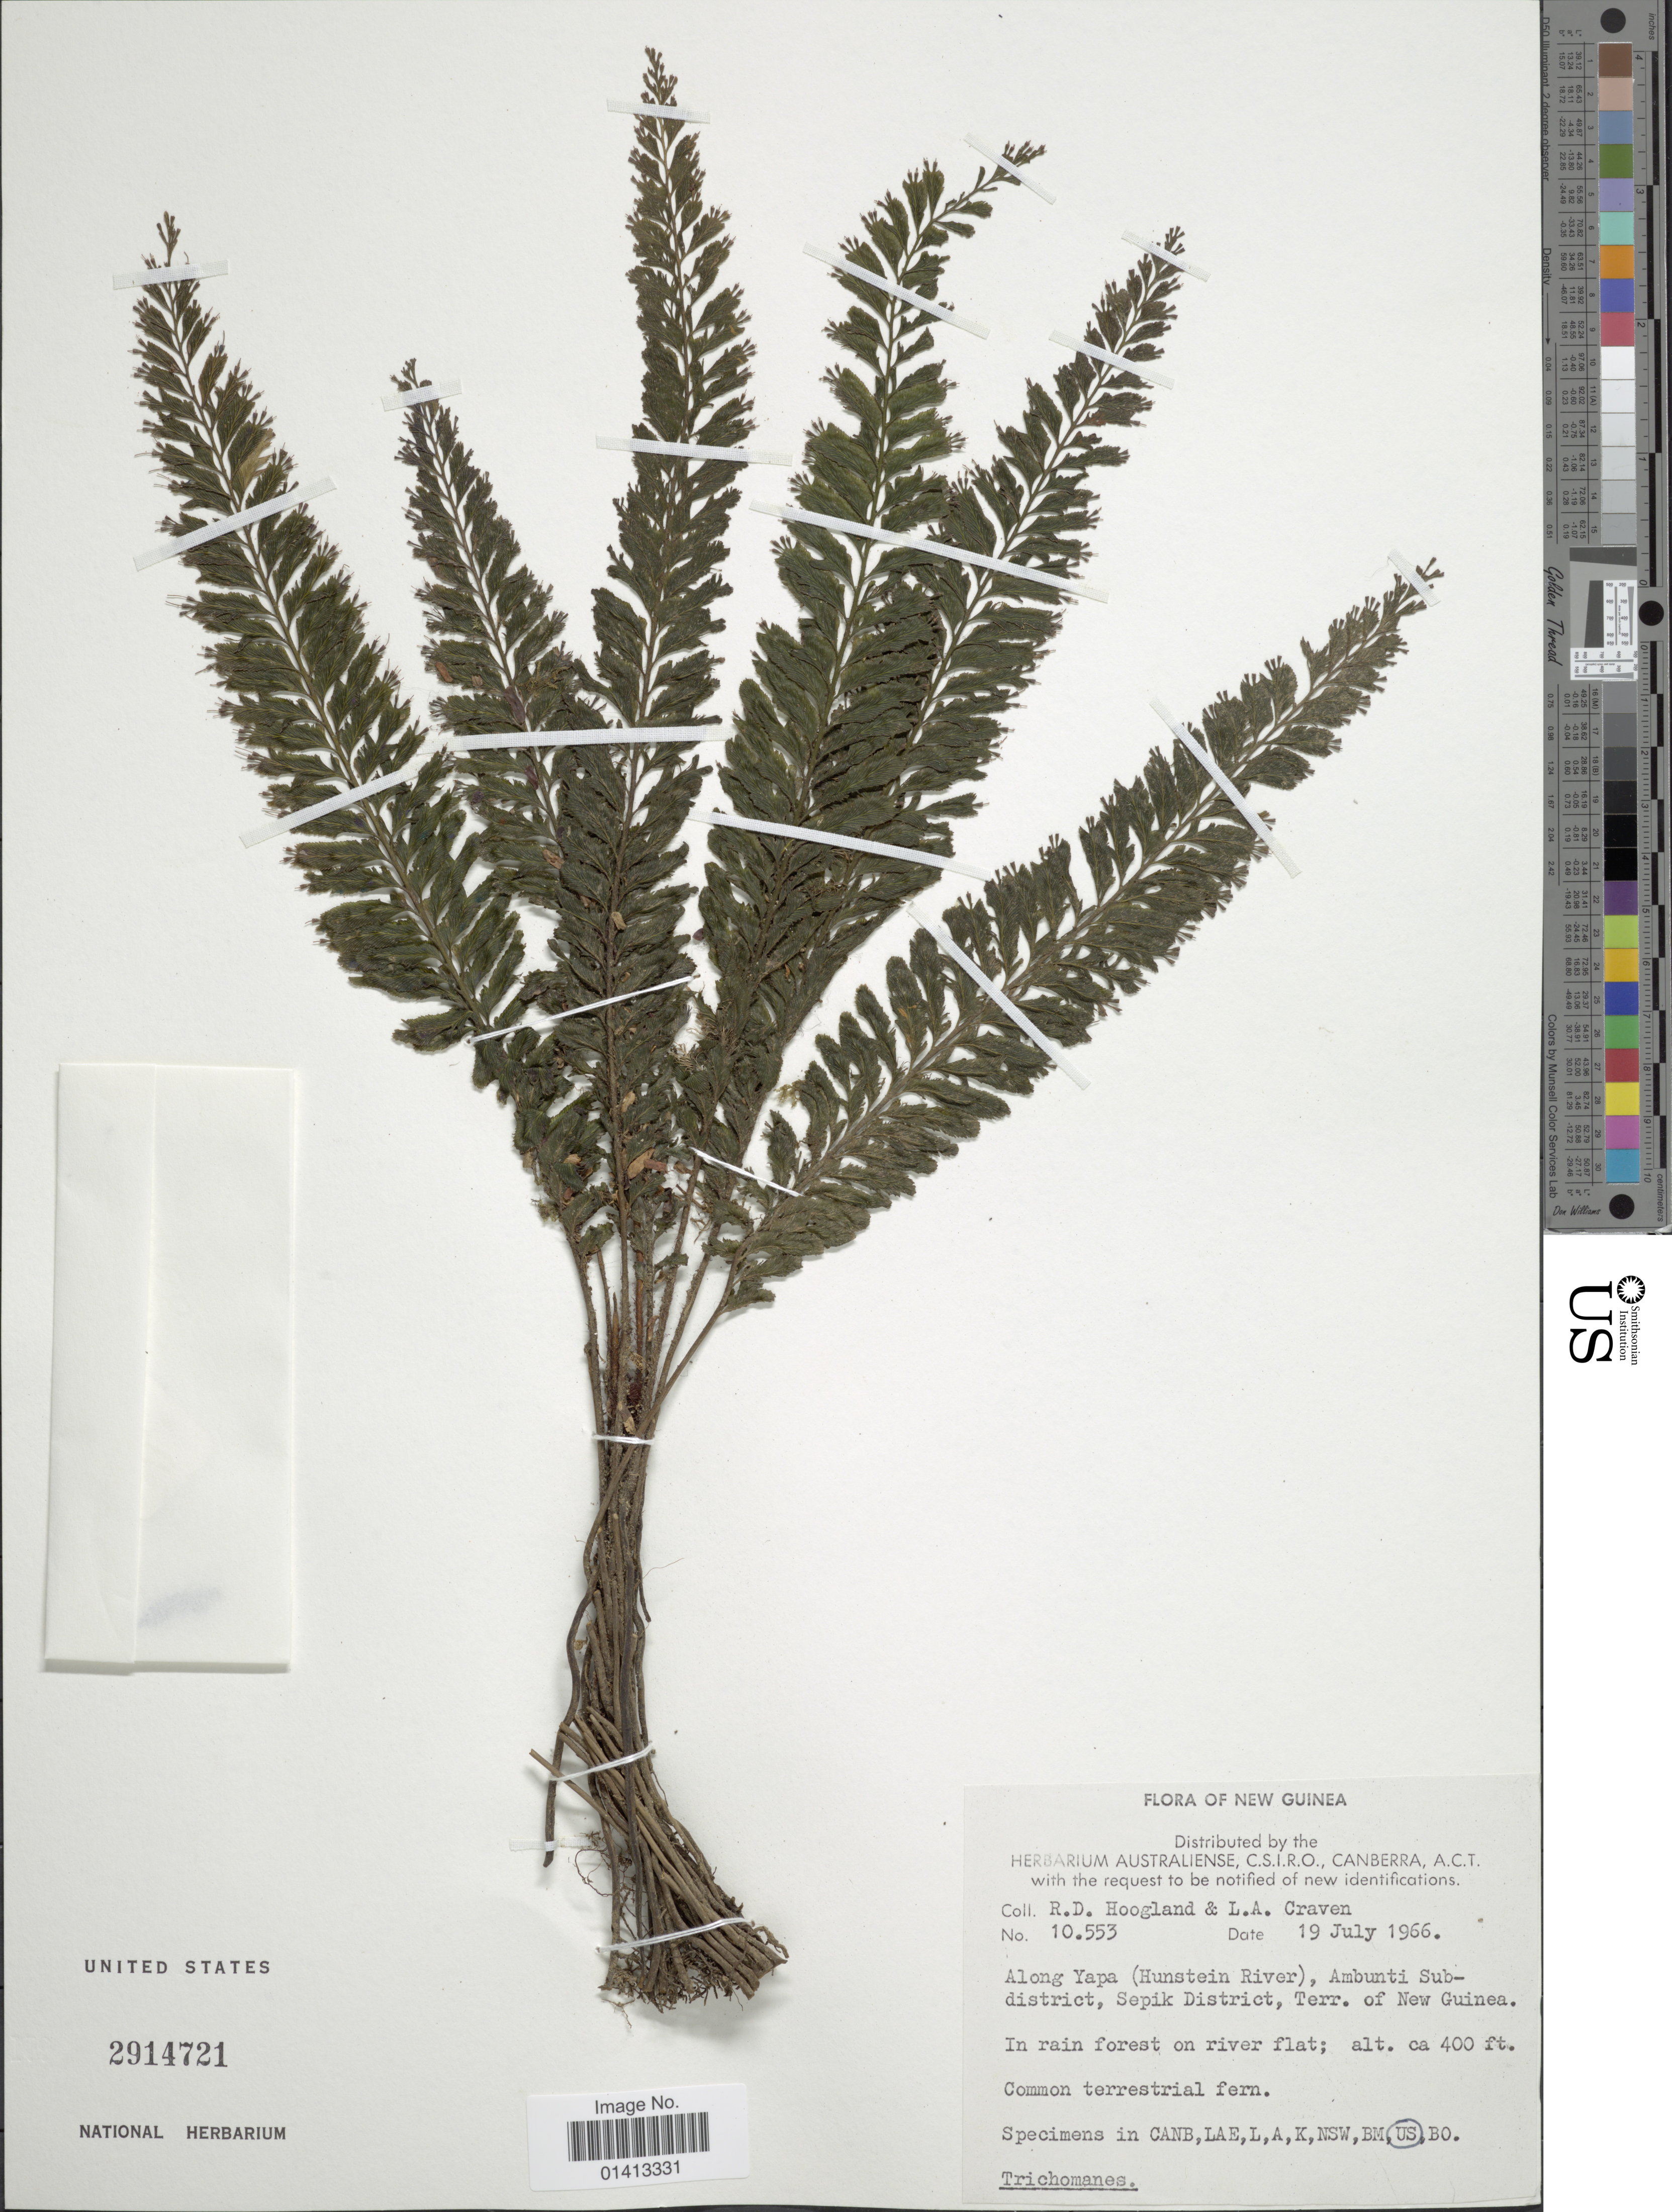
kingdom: Plantae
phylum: Tracheophyta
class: Polypodiopsida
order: Hymenophyllales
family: Hymenophyllaceae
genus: Crepidomanes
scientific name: Crepidomanes sp.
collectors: R. D. Hoogland & L. A. Craven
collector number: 10553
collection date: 1966-07-19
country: Papua New Guinea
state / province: East Sepik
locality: New Guinea, Along Yapa (HUnstein River), Ambunti Subbdistrict, Sepik District, Terr. of New Guinea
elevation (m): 122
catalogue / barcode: US 2914721